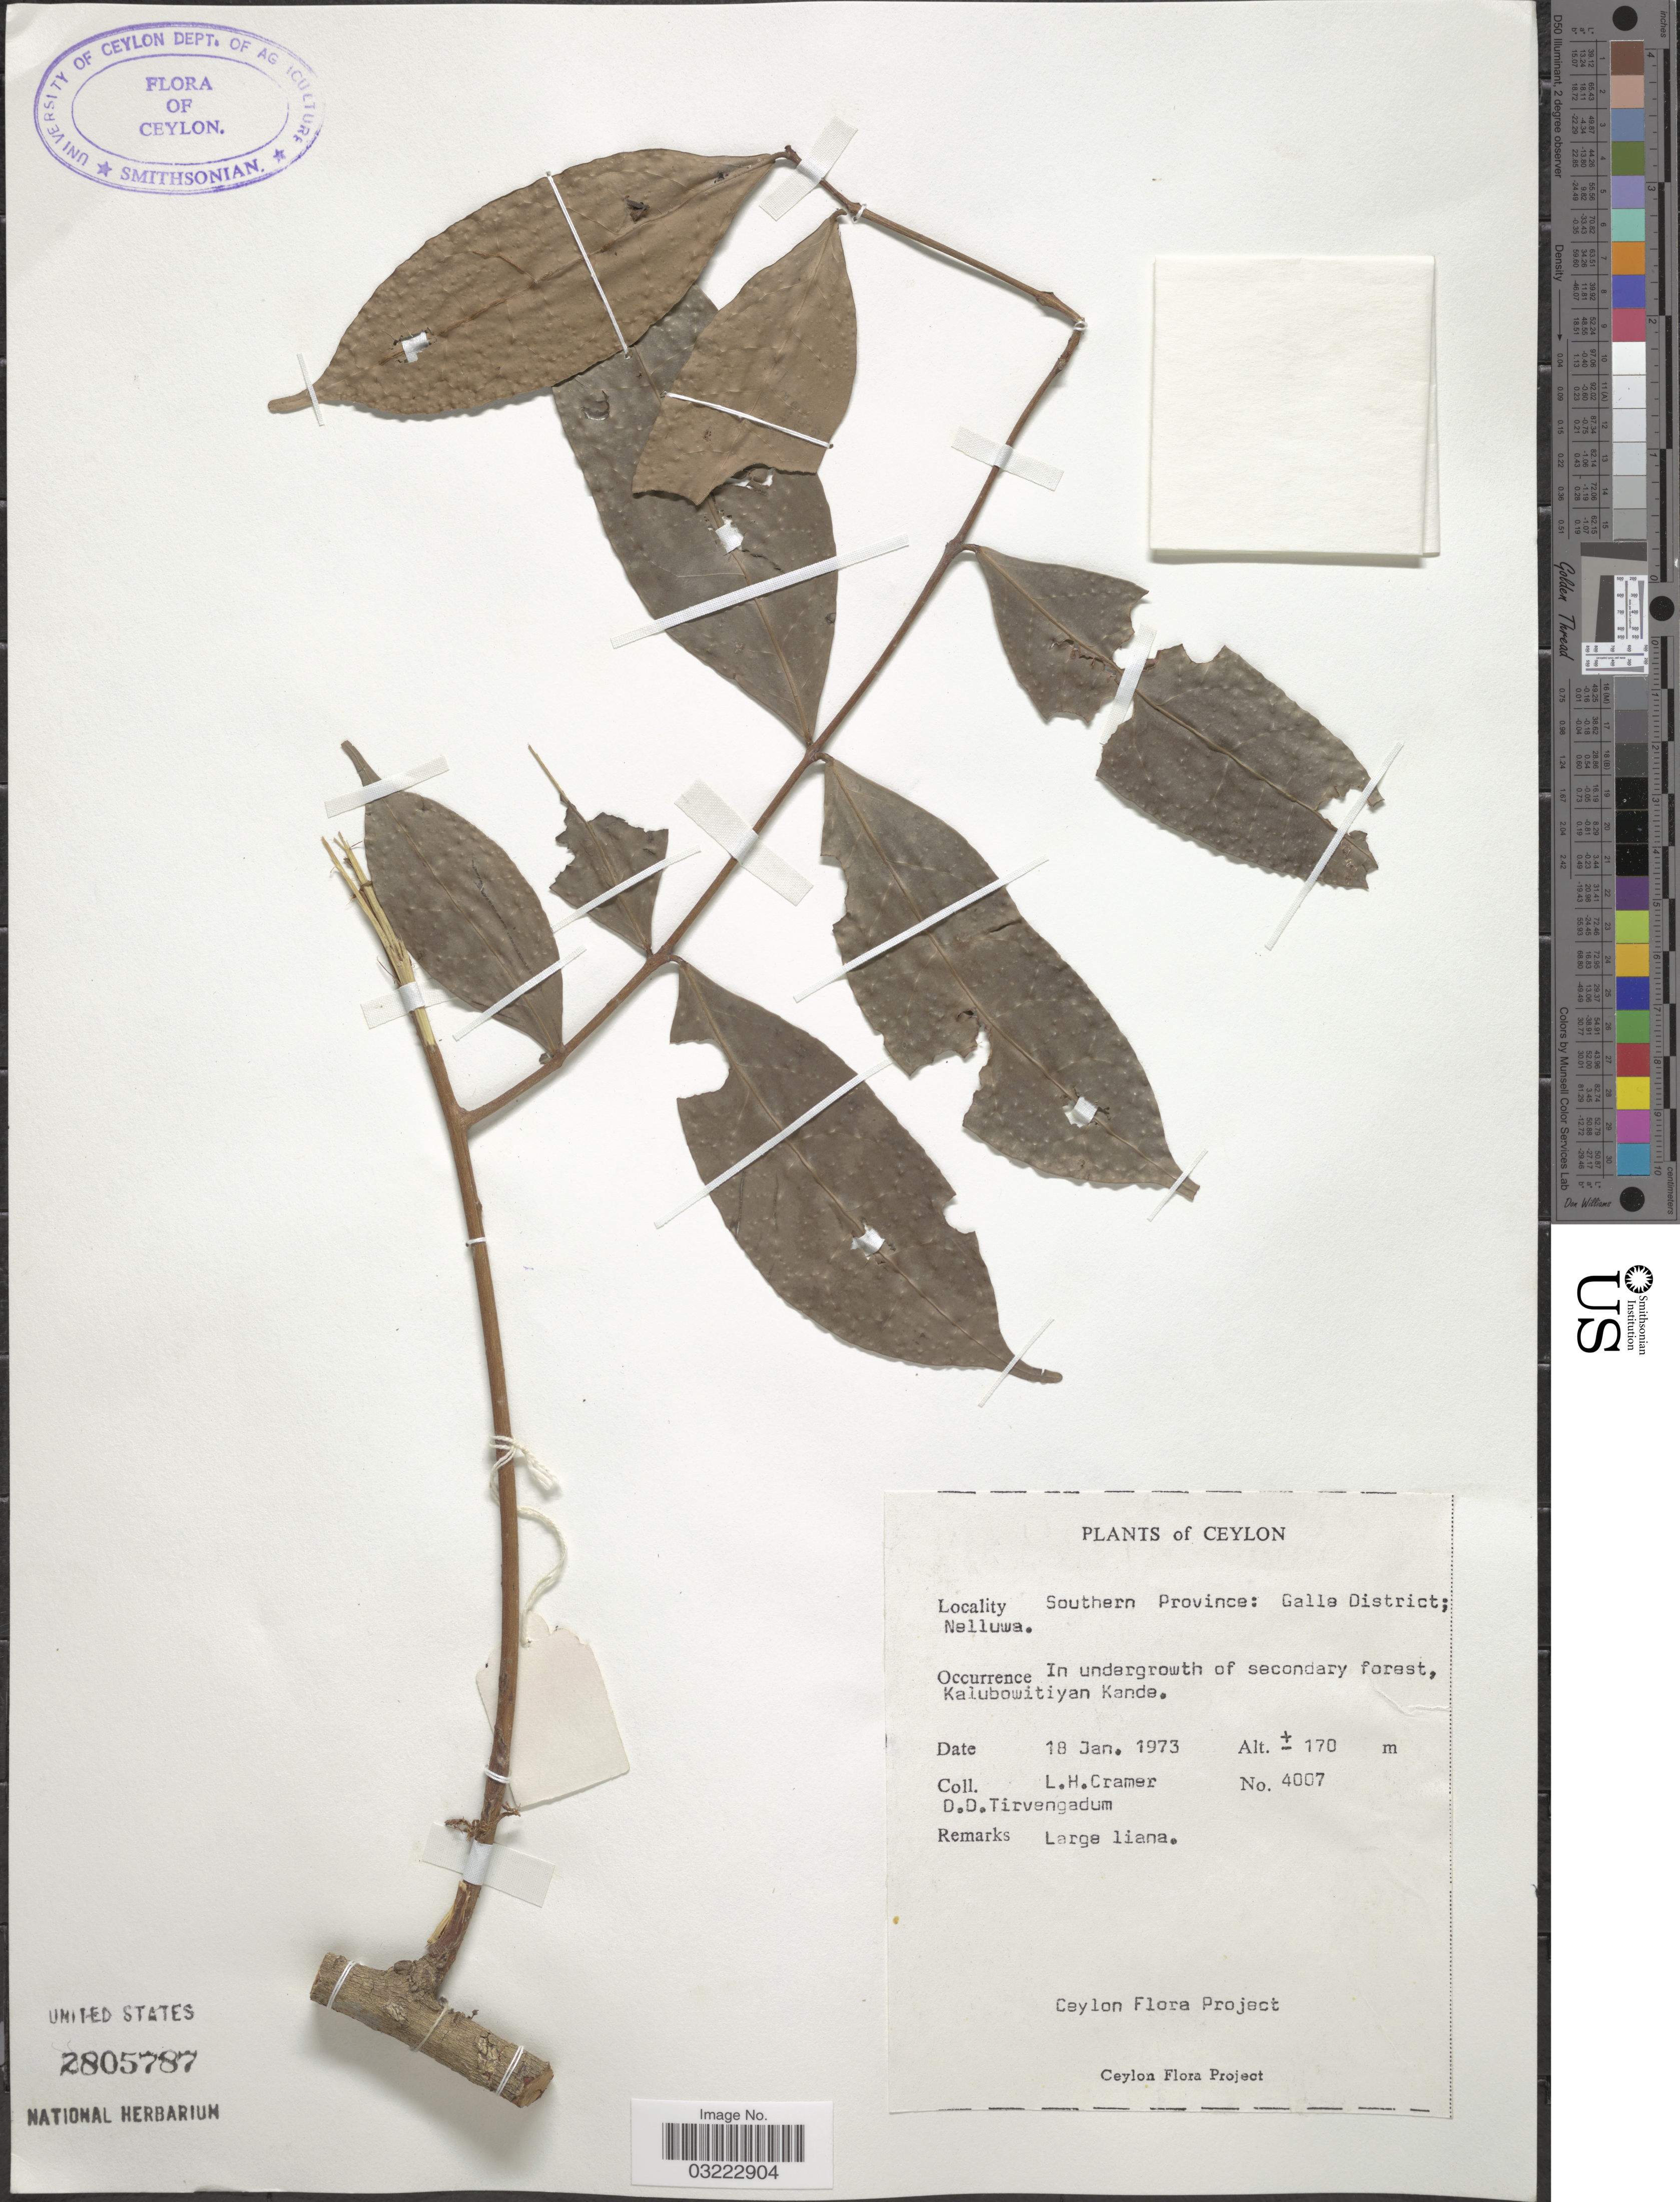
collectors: L. H. Cramer & D. Tirvengadum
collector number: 4007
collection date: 1973-01-18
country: Sri Lanka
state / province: Southern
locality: Ceylon. Galla District; Nelluwa. In undergrowth of secondary forest, Kalubowitiyan Kande.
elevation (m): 170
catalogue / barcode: US 2805787